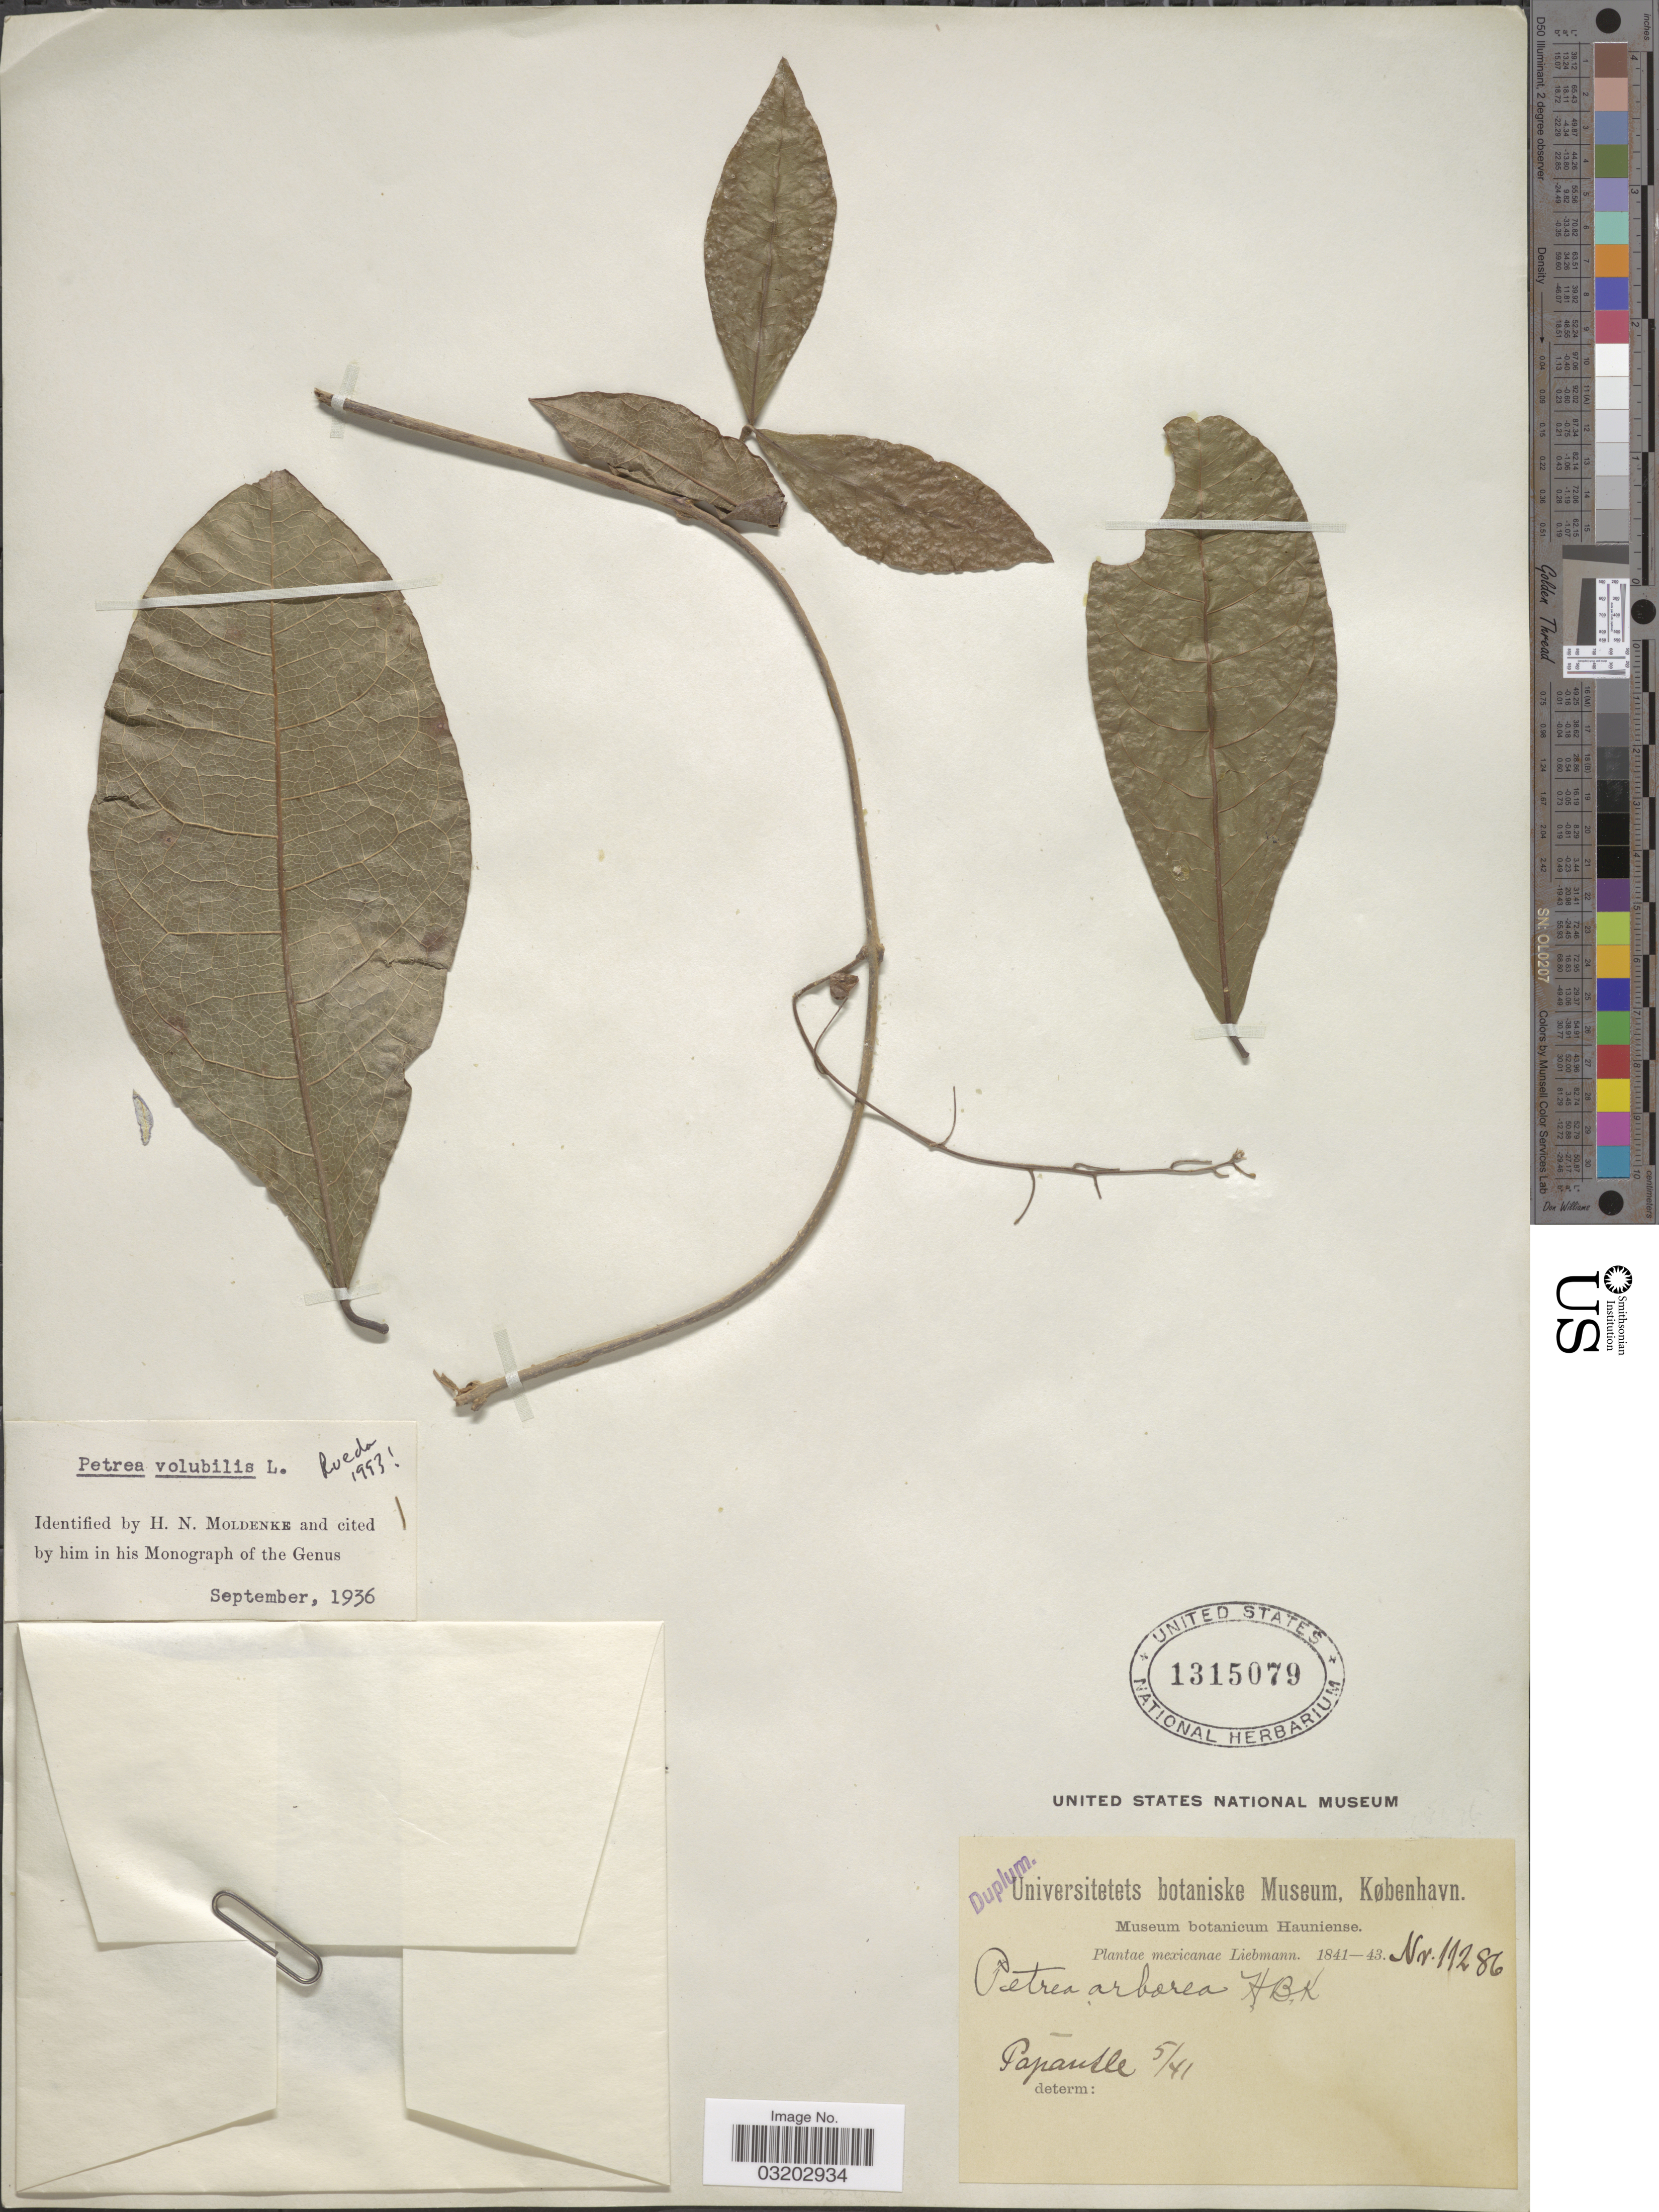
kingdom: Plantae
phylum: Tracheophyta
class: Magnoliopsida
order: Lamiales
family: Verbenaceae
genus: Petrea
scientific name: Petrea volubilis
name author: L.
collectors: Liebmann, --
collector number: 11286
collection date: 1841-05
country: Mexico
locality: Papantle.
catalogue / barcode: US 1315079